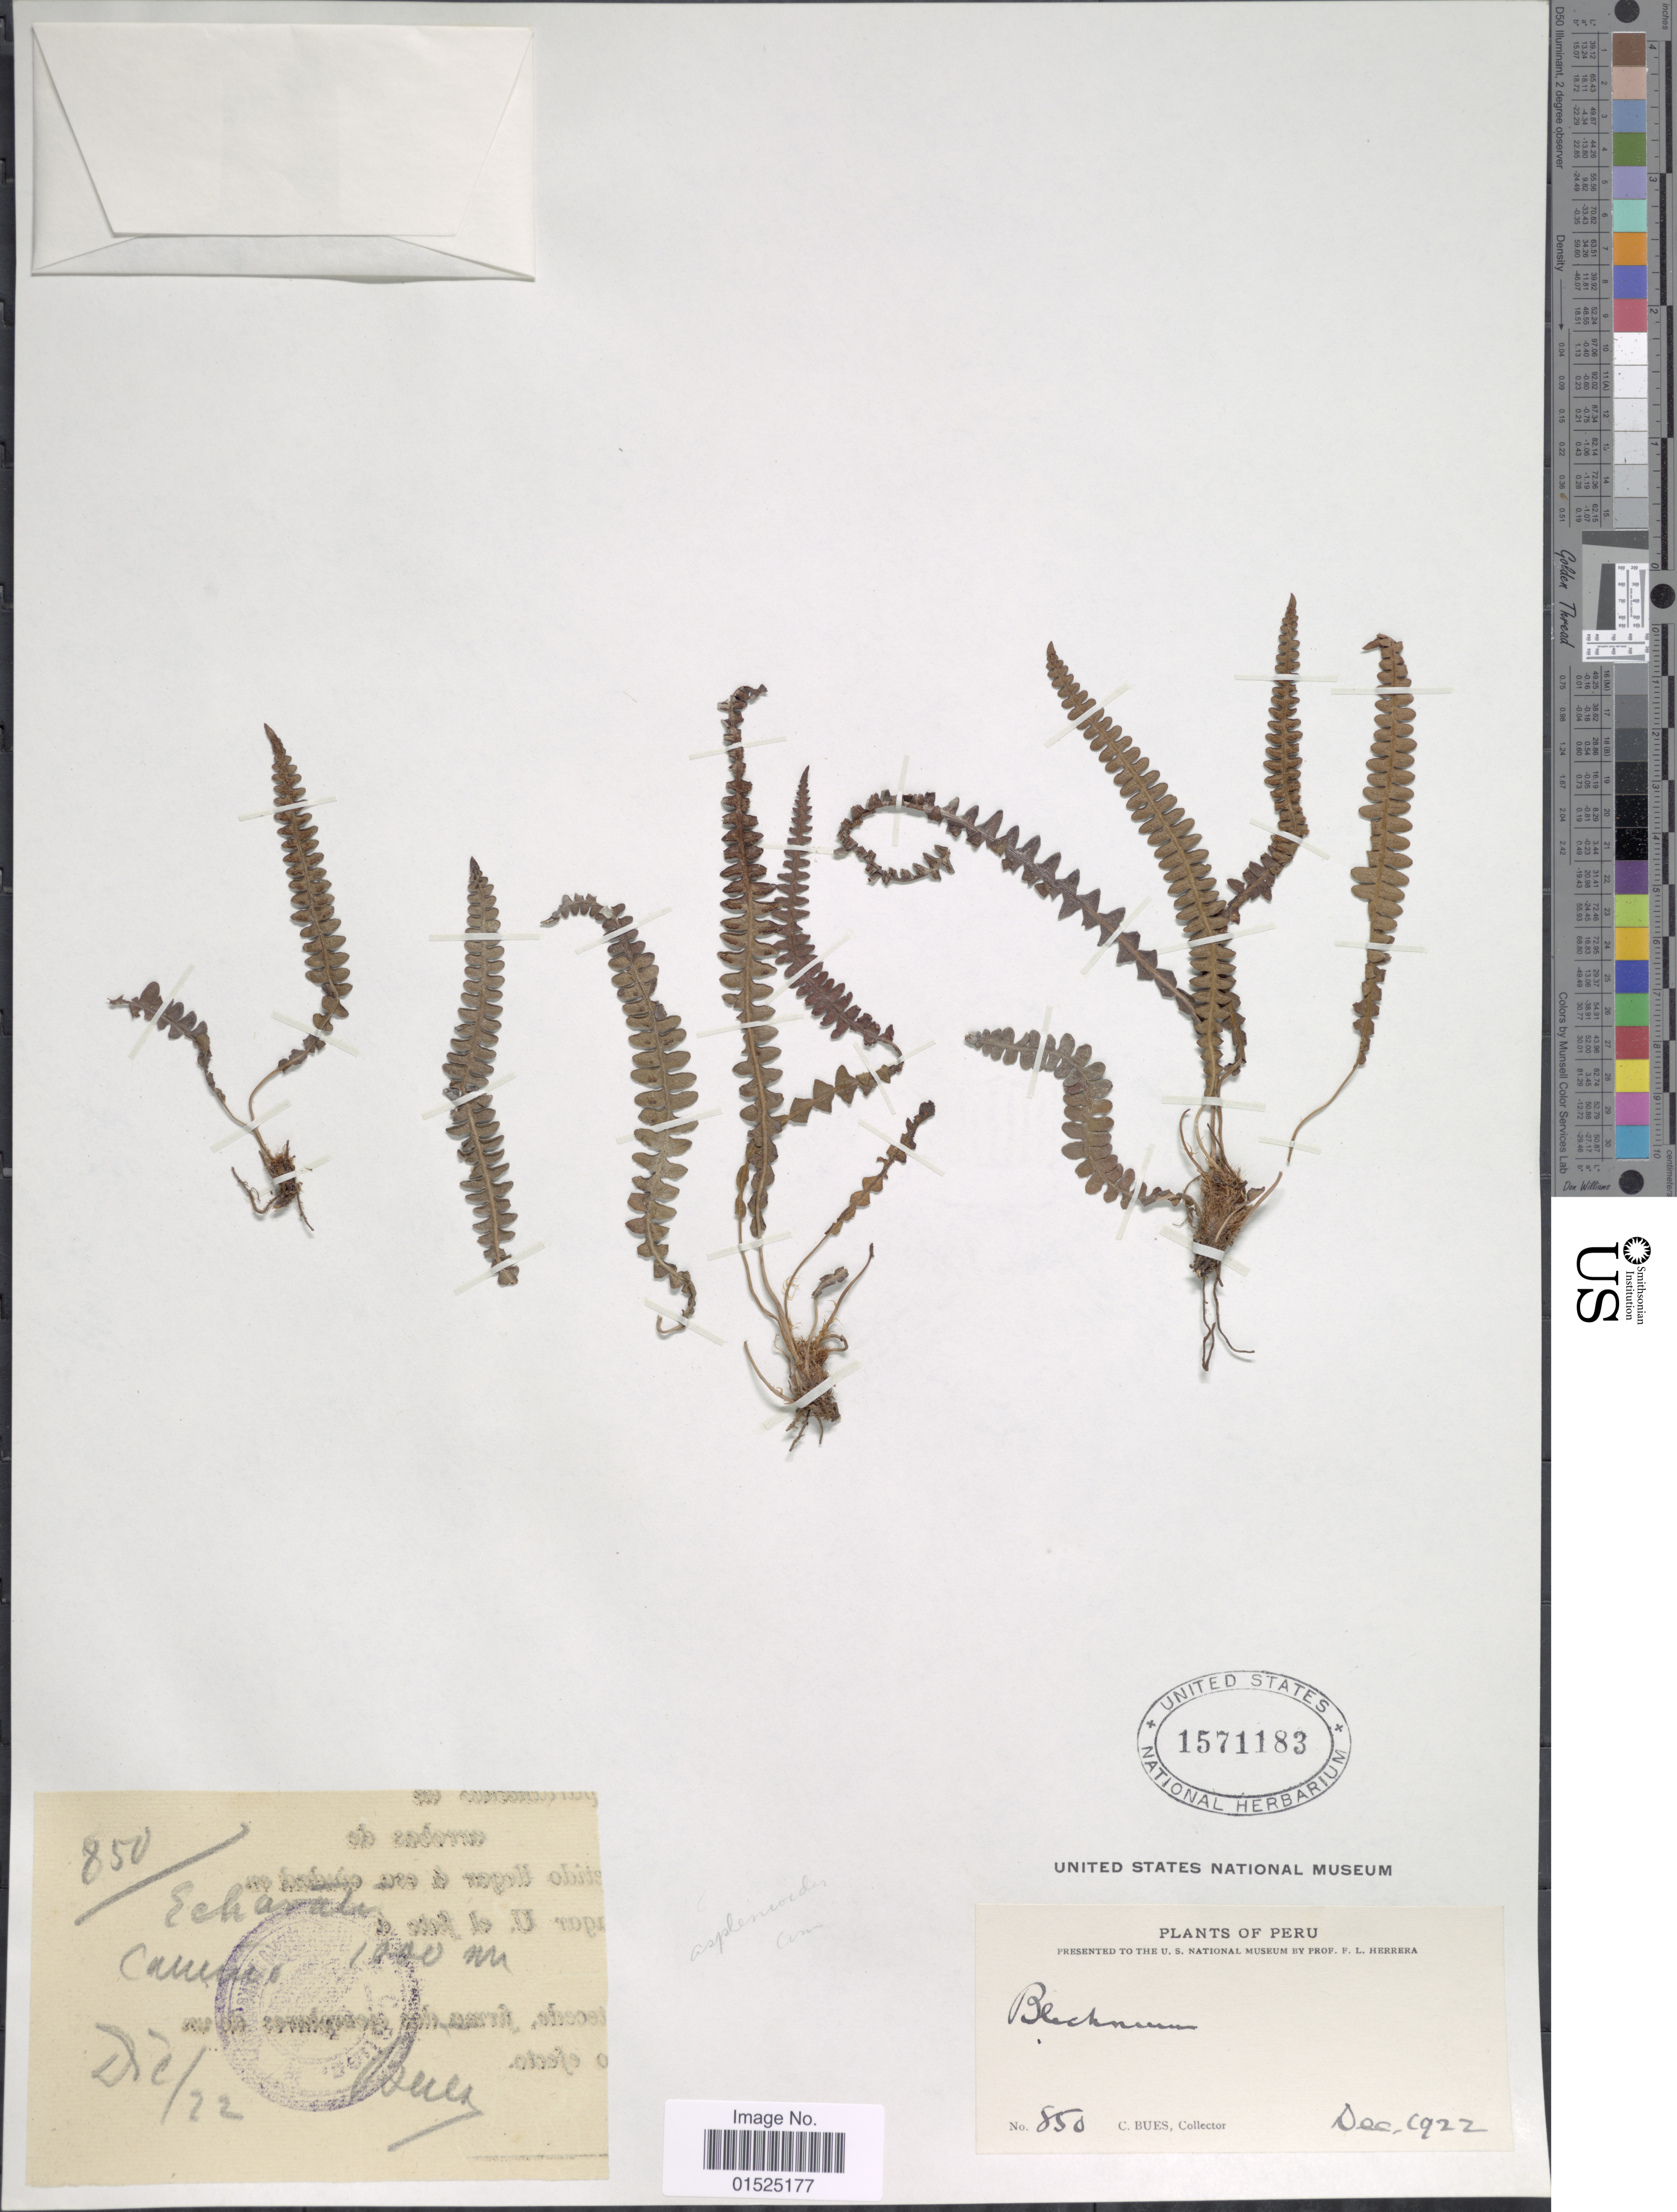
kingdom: Plantae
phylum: Tracheophyta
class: Polypodiopsida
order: Polypodiales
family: Blechnaceae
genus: Blechnum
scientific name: Blechnum asplenioides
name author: Sw.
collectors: C. Bues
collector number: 850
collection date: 1922-12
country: Peru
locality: Echarate, Cusco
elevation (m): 1000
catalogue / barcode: US 1571183